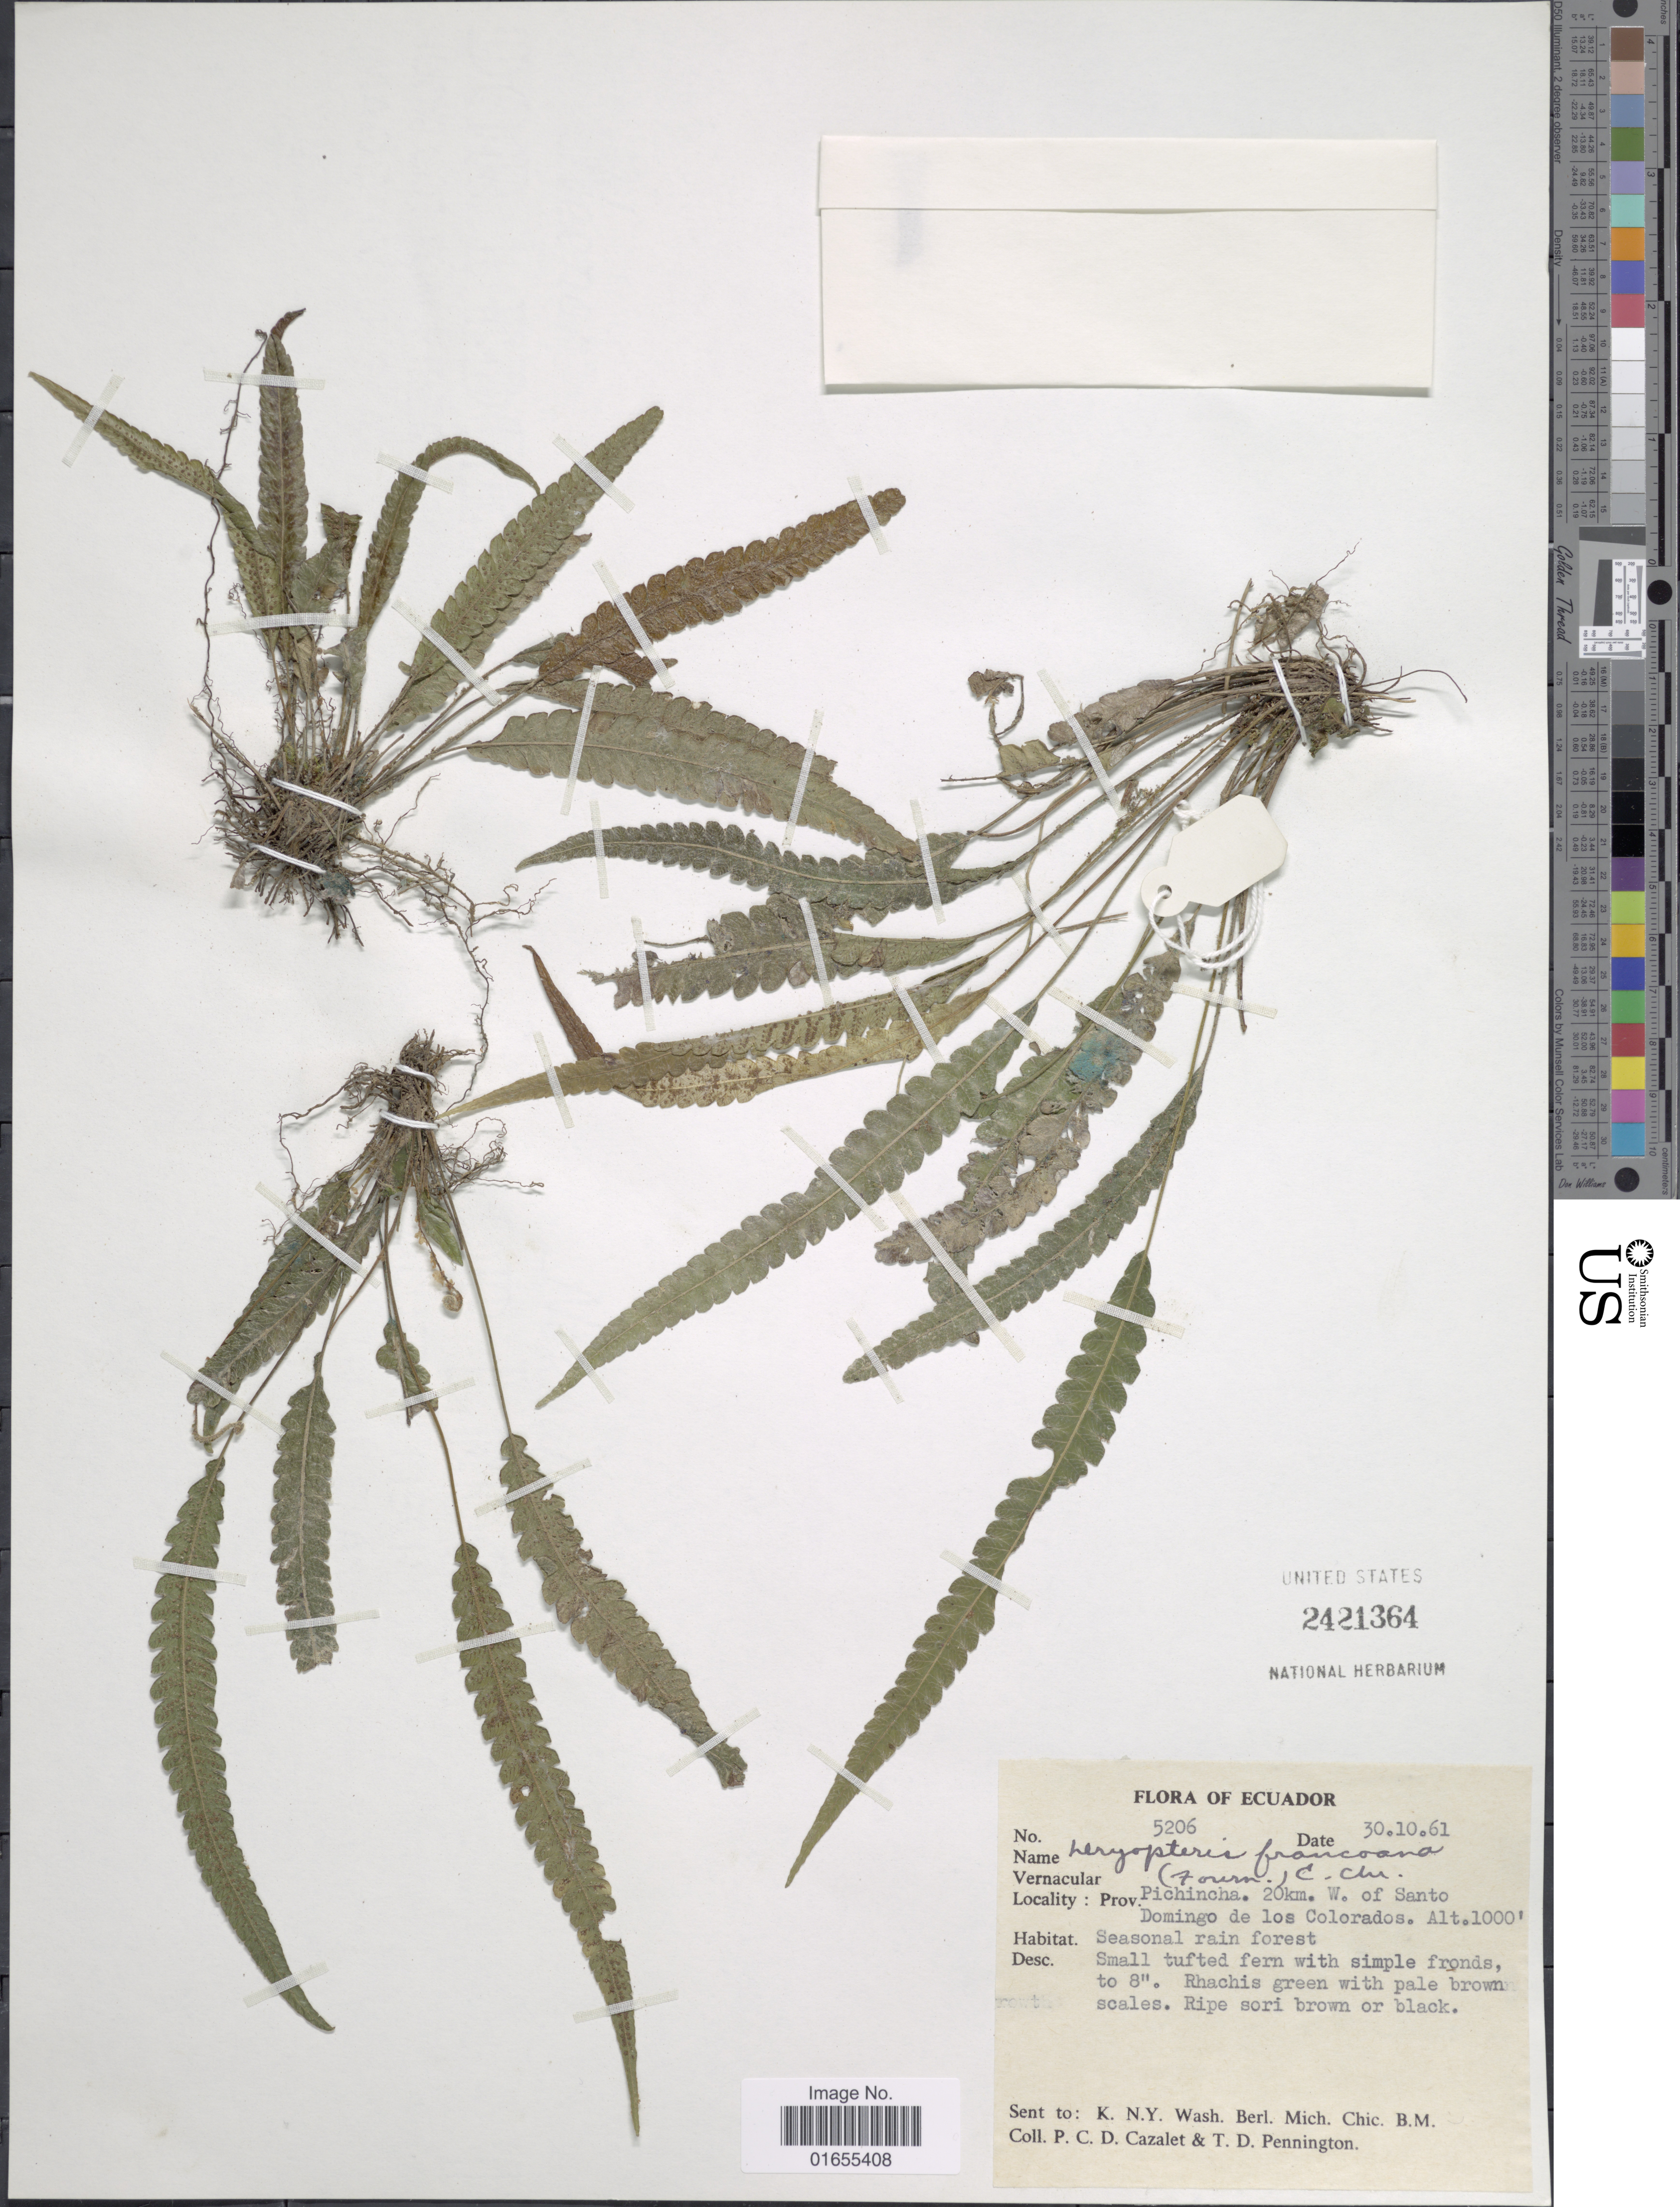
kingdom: Plantae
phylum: Tracheophyta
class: Polypodiopsida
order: Polypodiales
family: Thelypteridaceae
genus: Goniopteris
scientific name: Goniopteris francoana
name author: (E. Fourn.) Á. Löve & D. Löve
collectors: P. C. D. Cazalet & T. D. Pennington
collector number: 5206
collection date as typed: Transcribed d/m/y: 31/10/61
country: Ecuador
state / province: Pichincha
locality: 20 km. W, of Santo Domingo de los Colorados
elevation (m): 305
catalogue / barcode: US 2421364